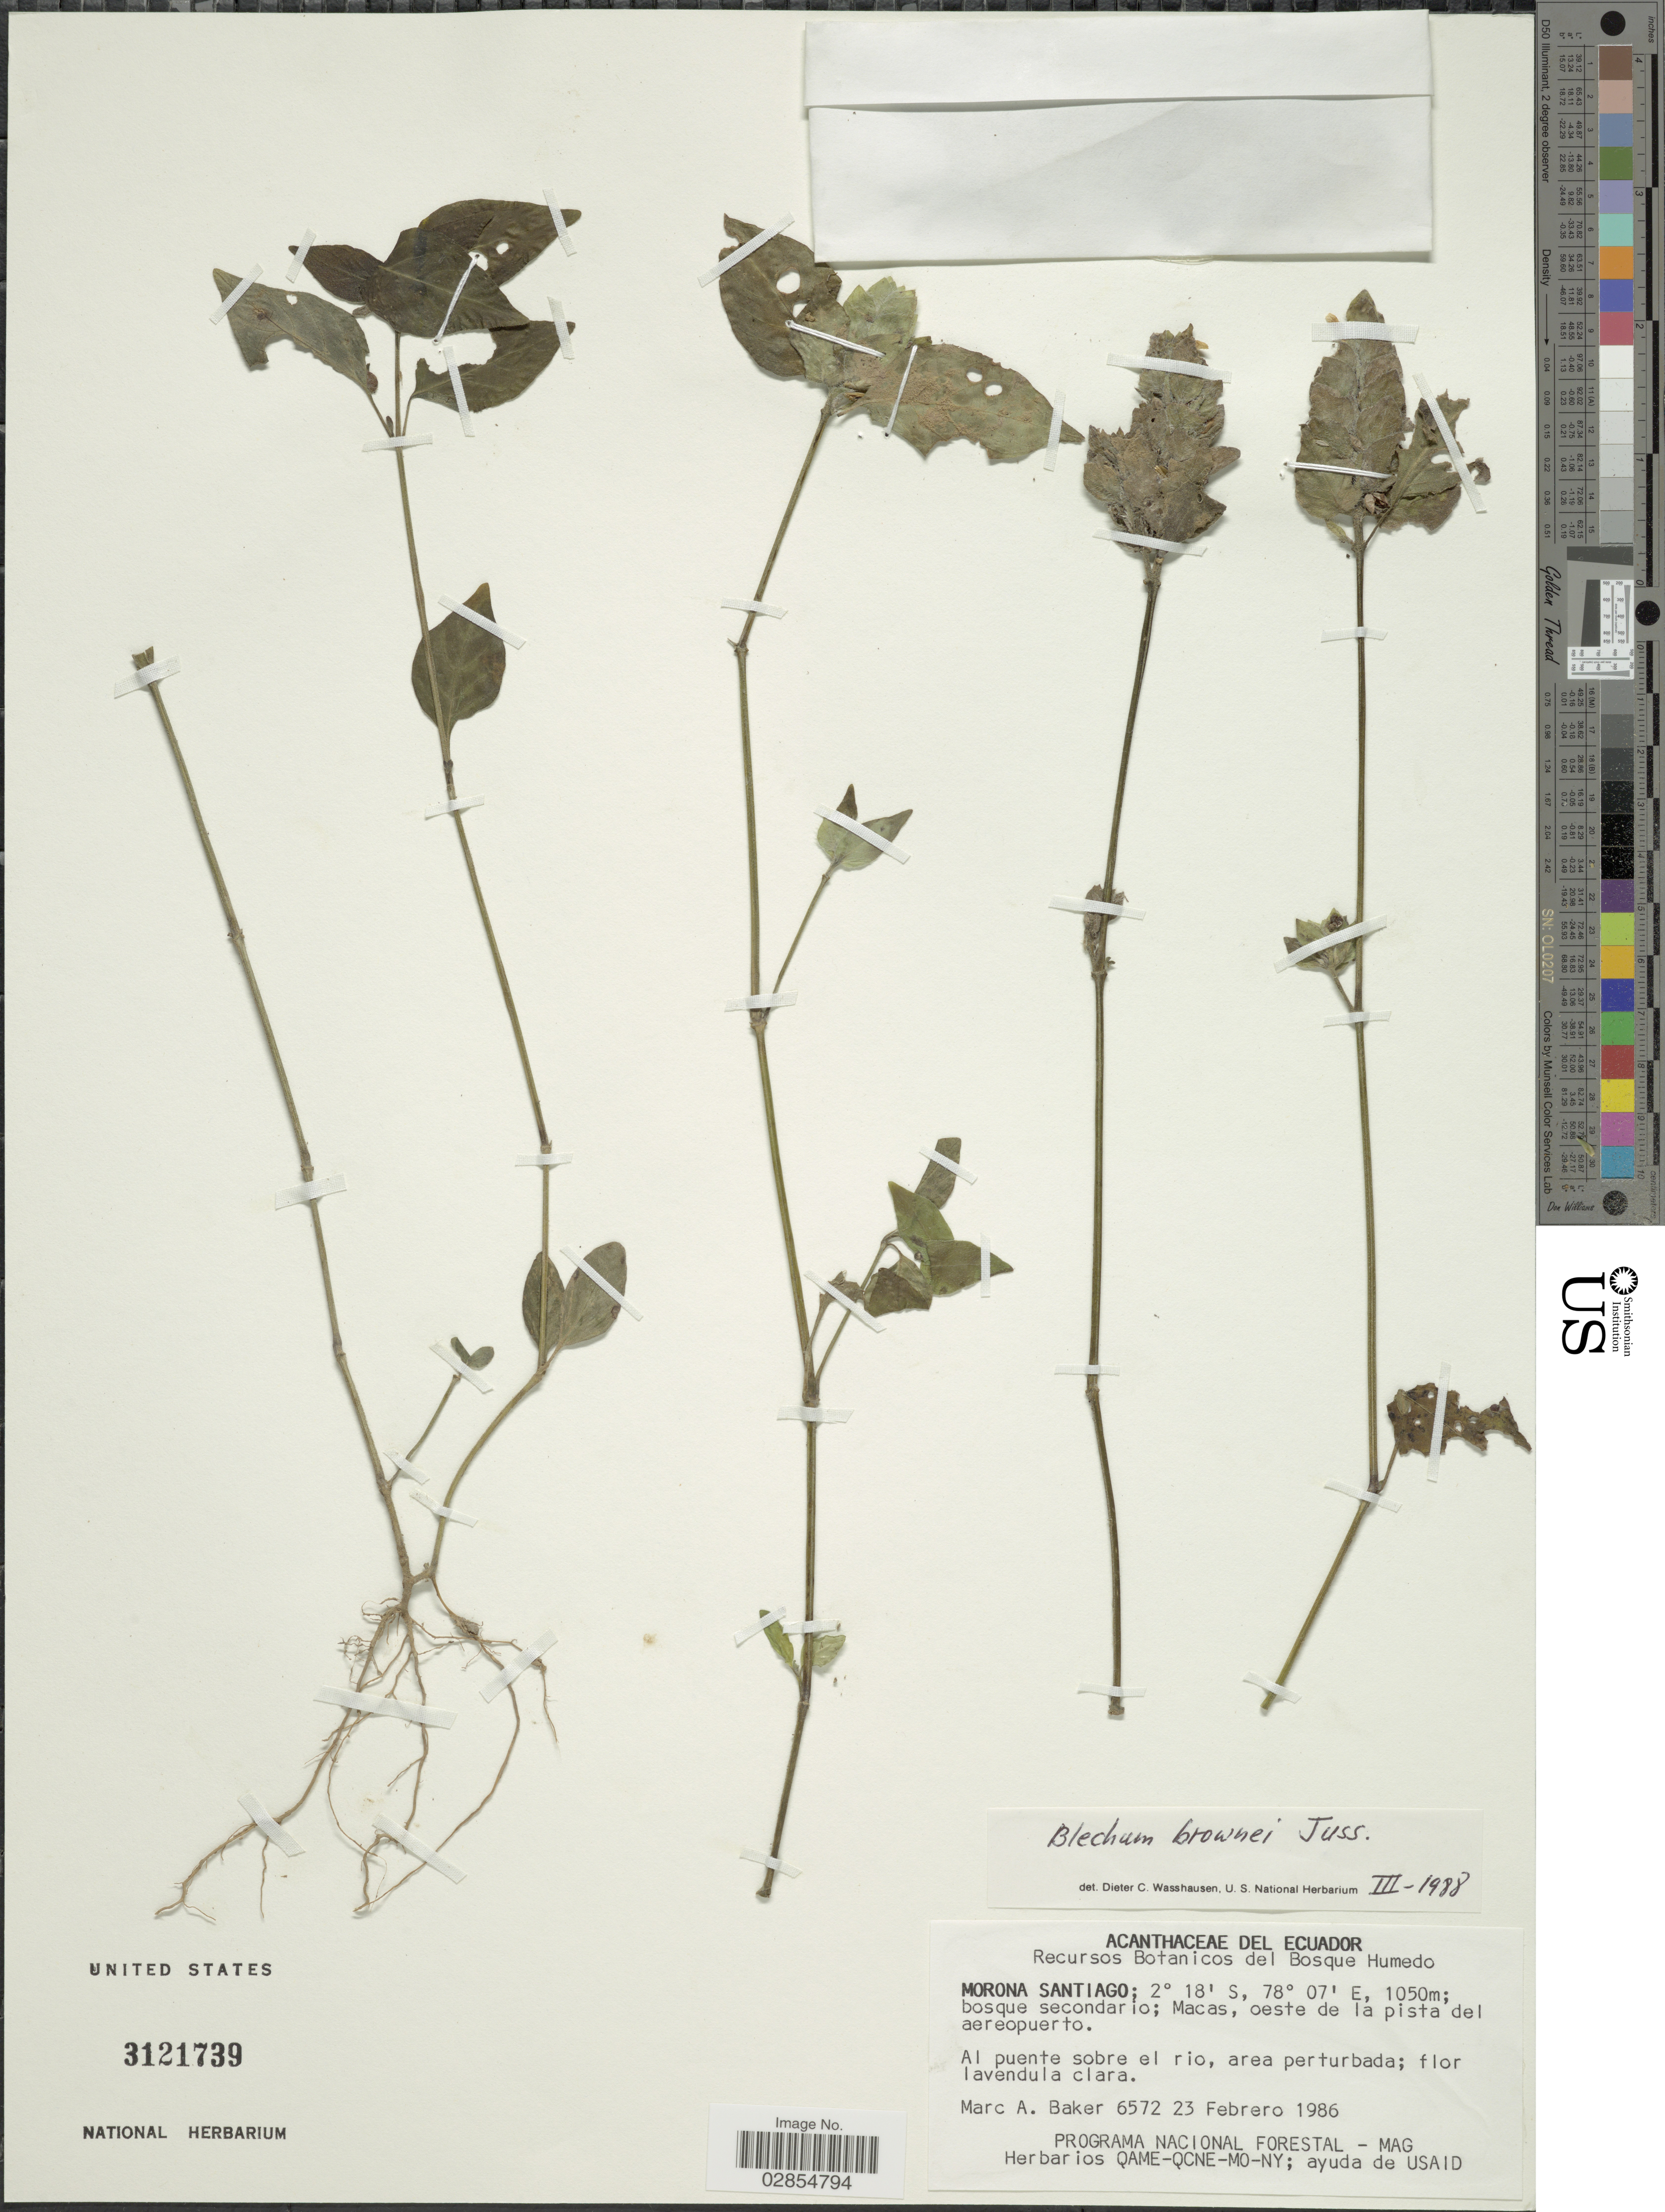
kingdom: Plantae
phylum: Tracheophyta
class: Magnoliopsida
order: Lamiales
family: Acanthaceae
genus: Blechum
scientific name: Blechum brownei f. puberulum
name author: Leonard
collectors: M. A. Baker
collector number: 6572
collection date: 1986-02-23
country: Ecuador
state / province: Morona-Santiago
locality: Morona Santiago; bosque secondario; Macas, oeste de la pista del aeropuerto.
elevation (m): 1050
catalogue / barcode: US 3121739